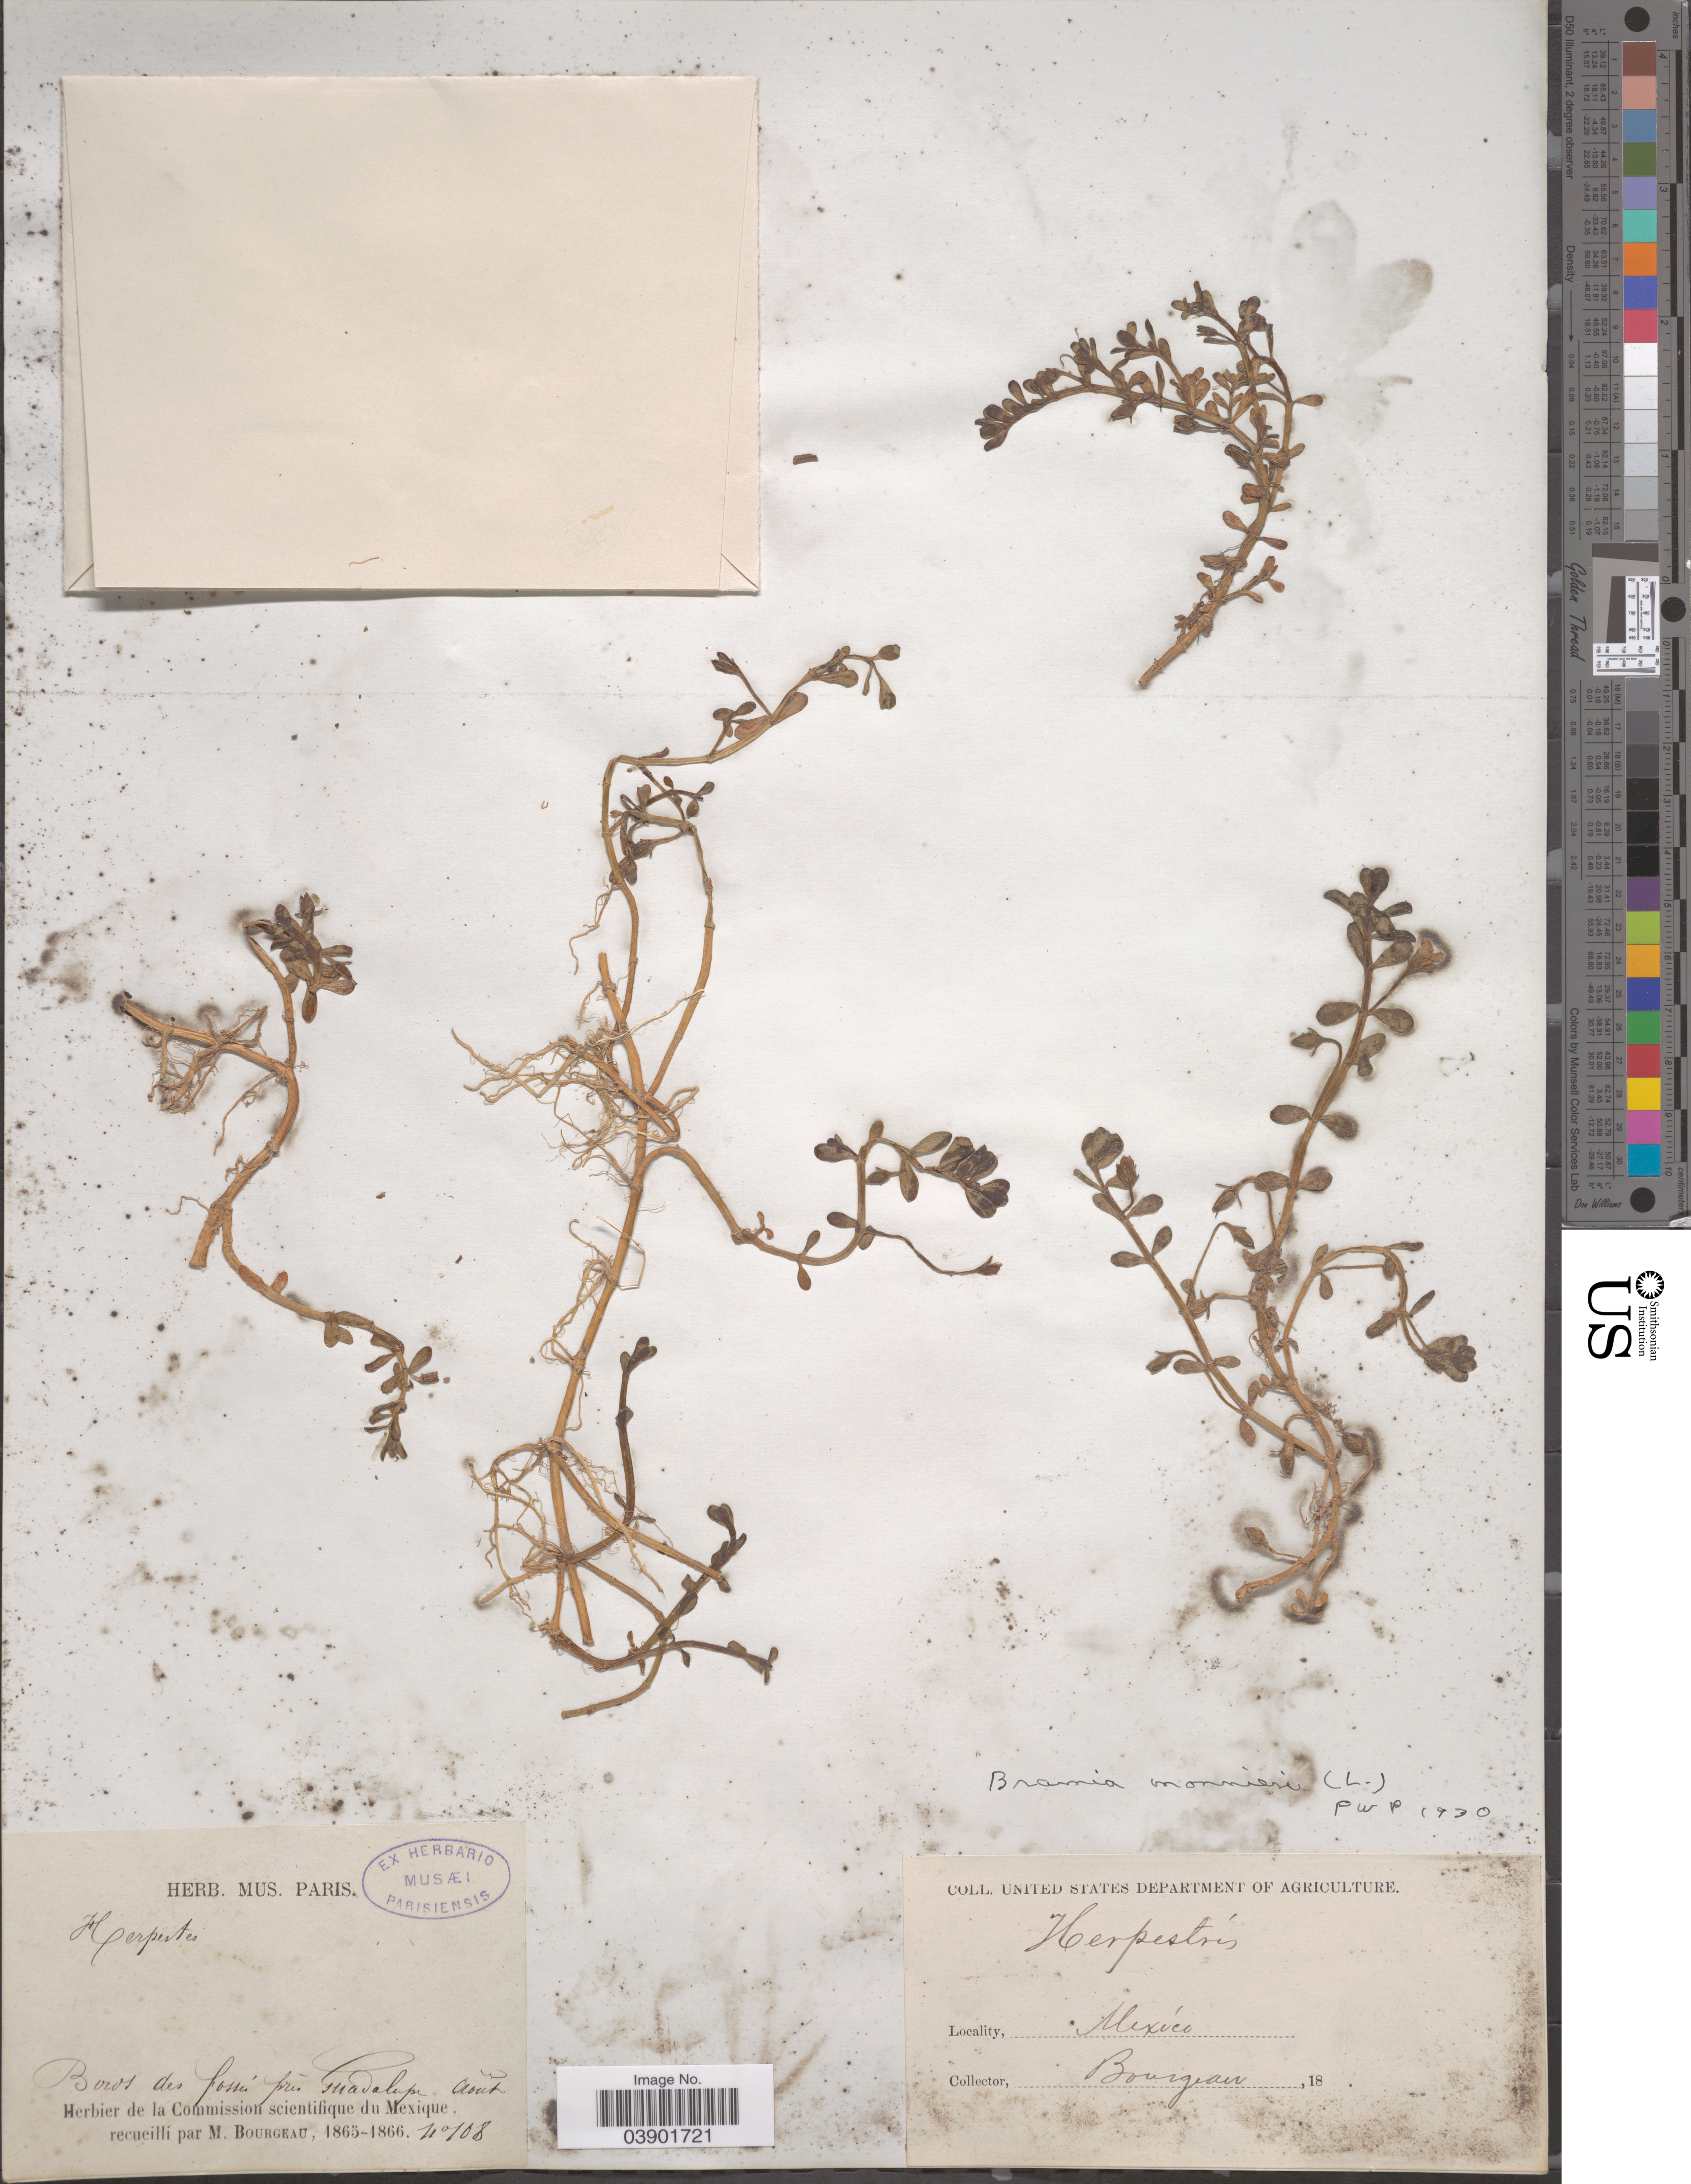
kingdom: Plantae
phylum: Tracheophyta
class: Magnoliopsida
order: Lamiales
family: Plantaginaceae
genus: Bacopa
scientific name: Bacopa monnieri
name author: (L.) Pennell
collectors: M. Bourgeau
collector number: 108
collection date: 1865-08/1866-08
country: Mexico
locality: Bords des fosses près Guadalupe.